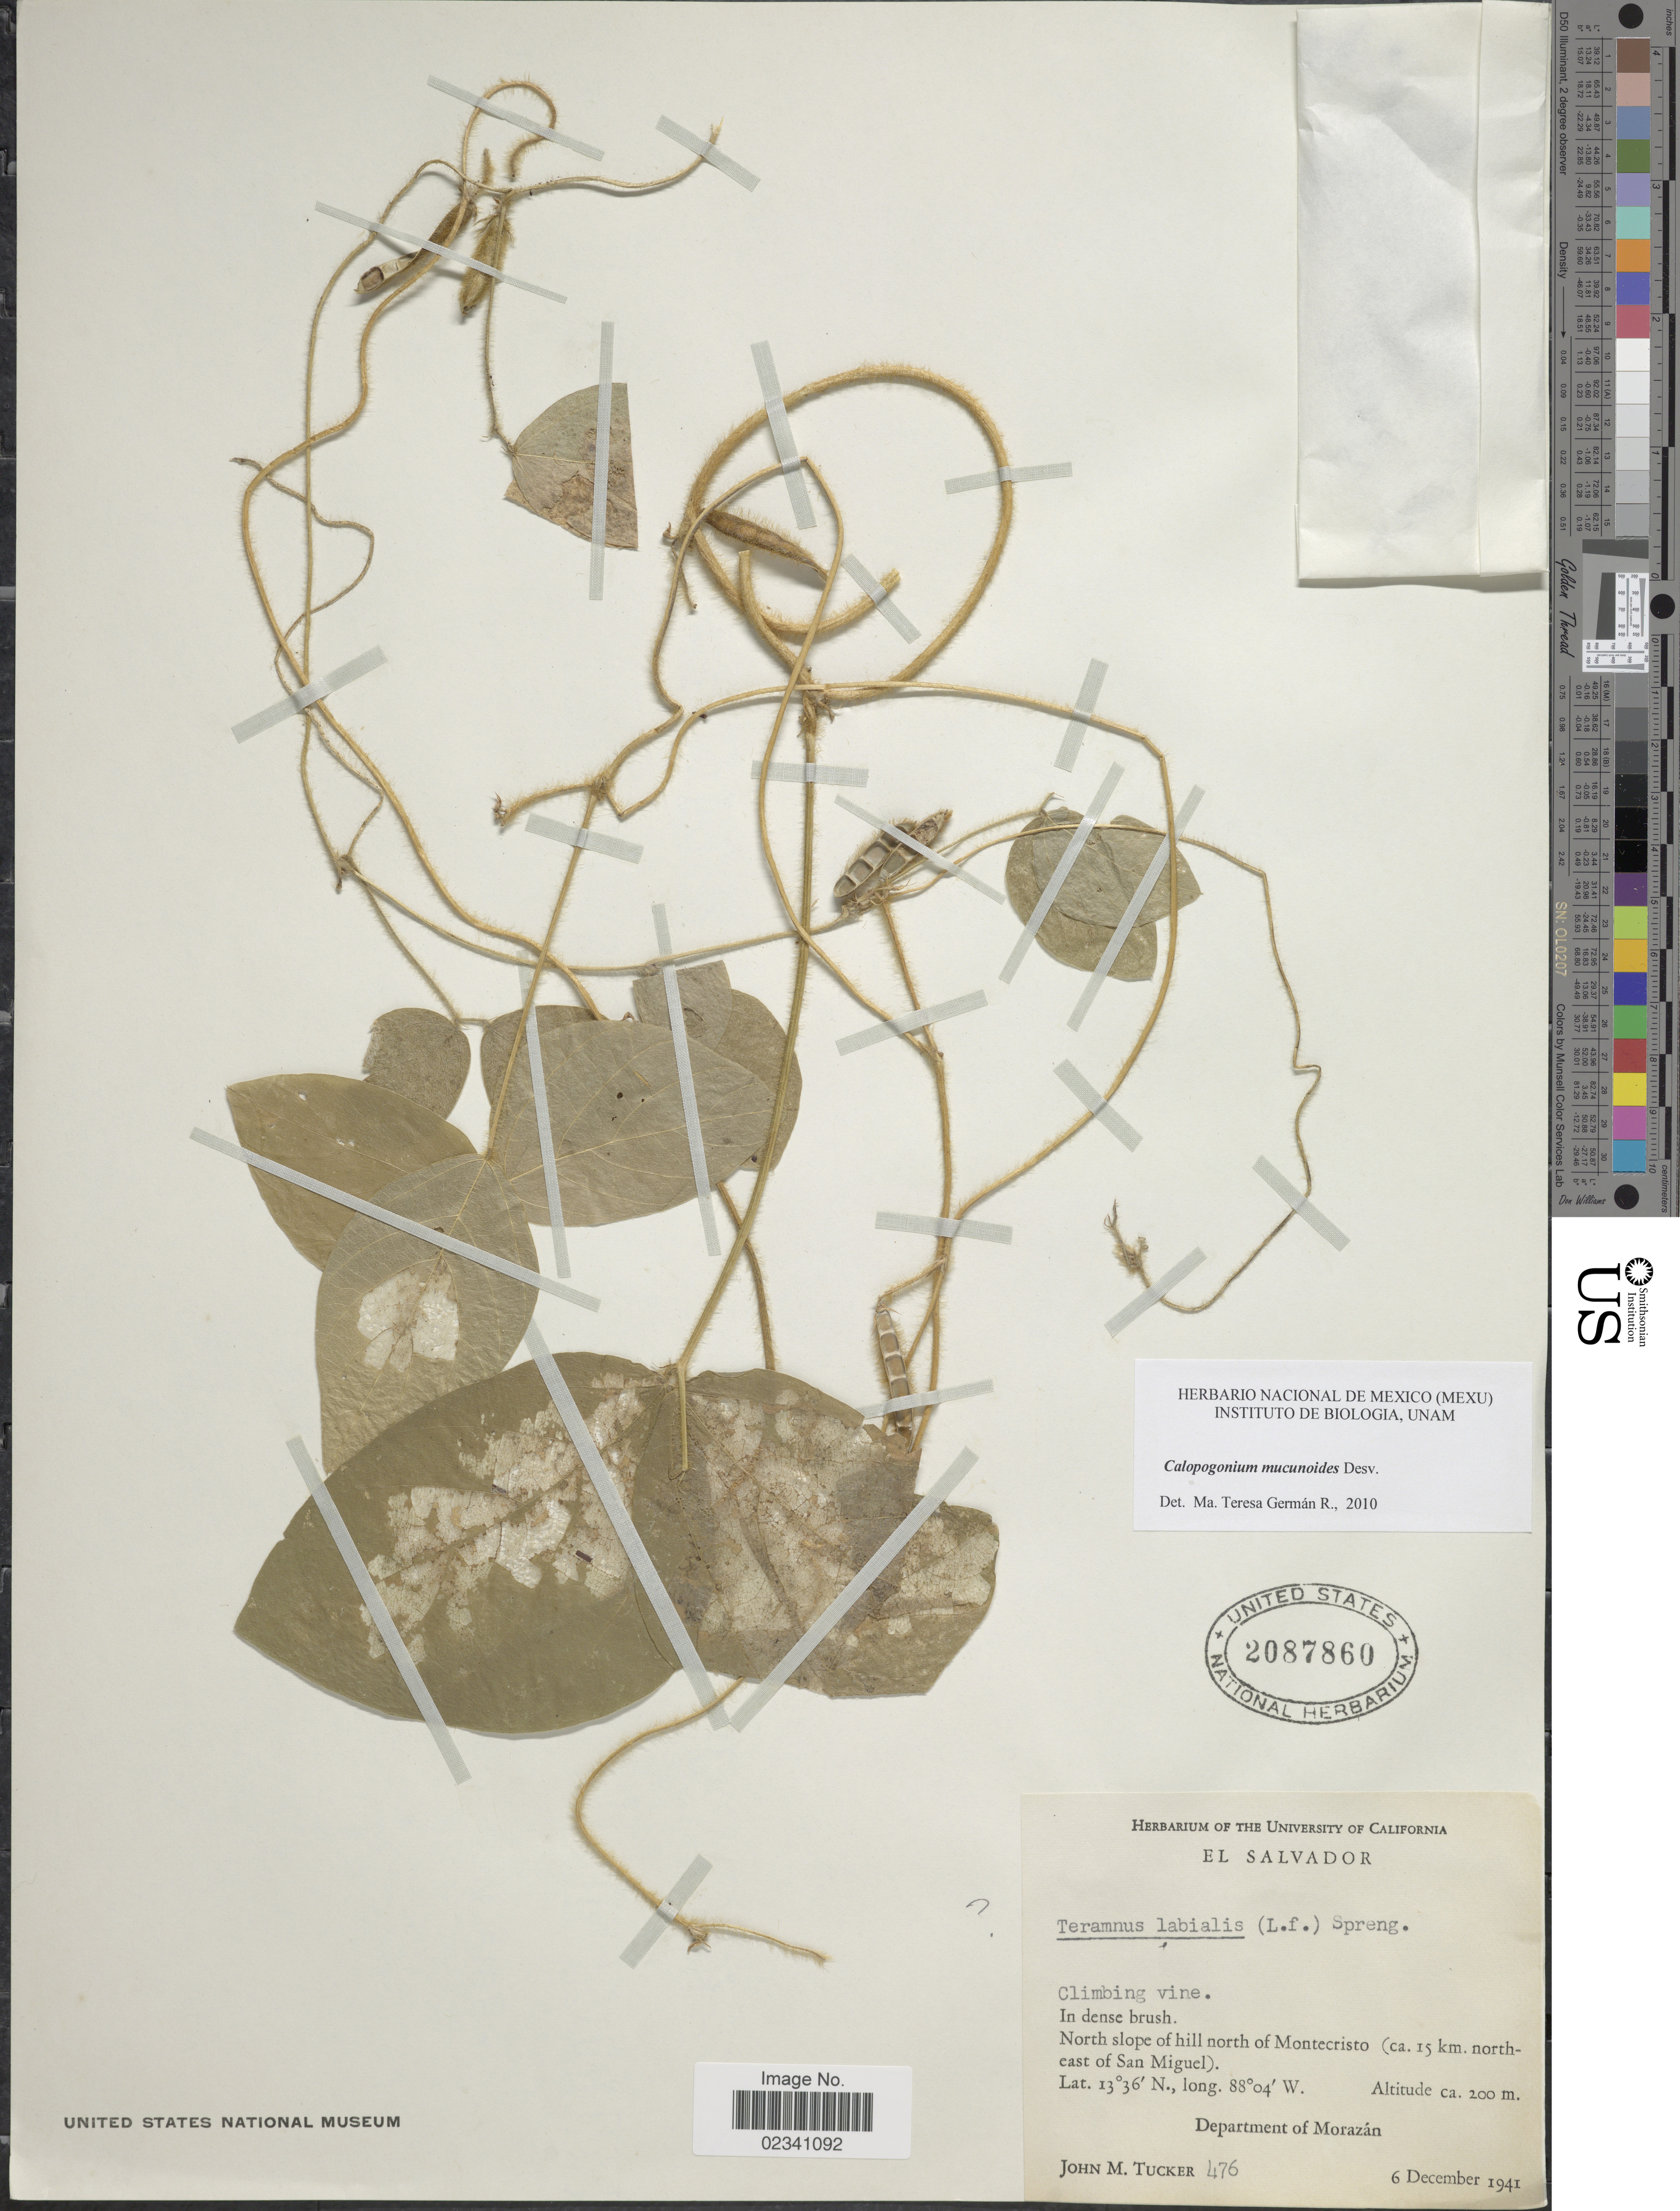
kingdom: Plantae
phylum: Tracheophyta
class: Magnoliopsida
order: Fabales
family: Fabaceae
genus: Calopogonium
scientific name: Calopogonium mucunoides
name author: Desv.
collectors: J. M. Tucker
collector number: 476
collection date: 1941-12-06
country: El Salvador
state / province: Morazan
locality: North slope of hill north of Montecristo (ca. 15 km. northeast of San Miguel)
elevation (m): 200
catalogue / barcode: US 2087860